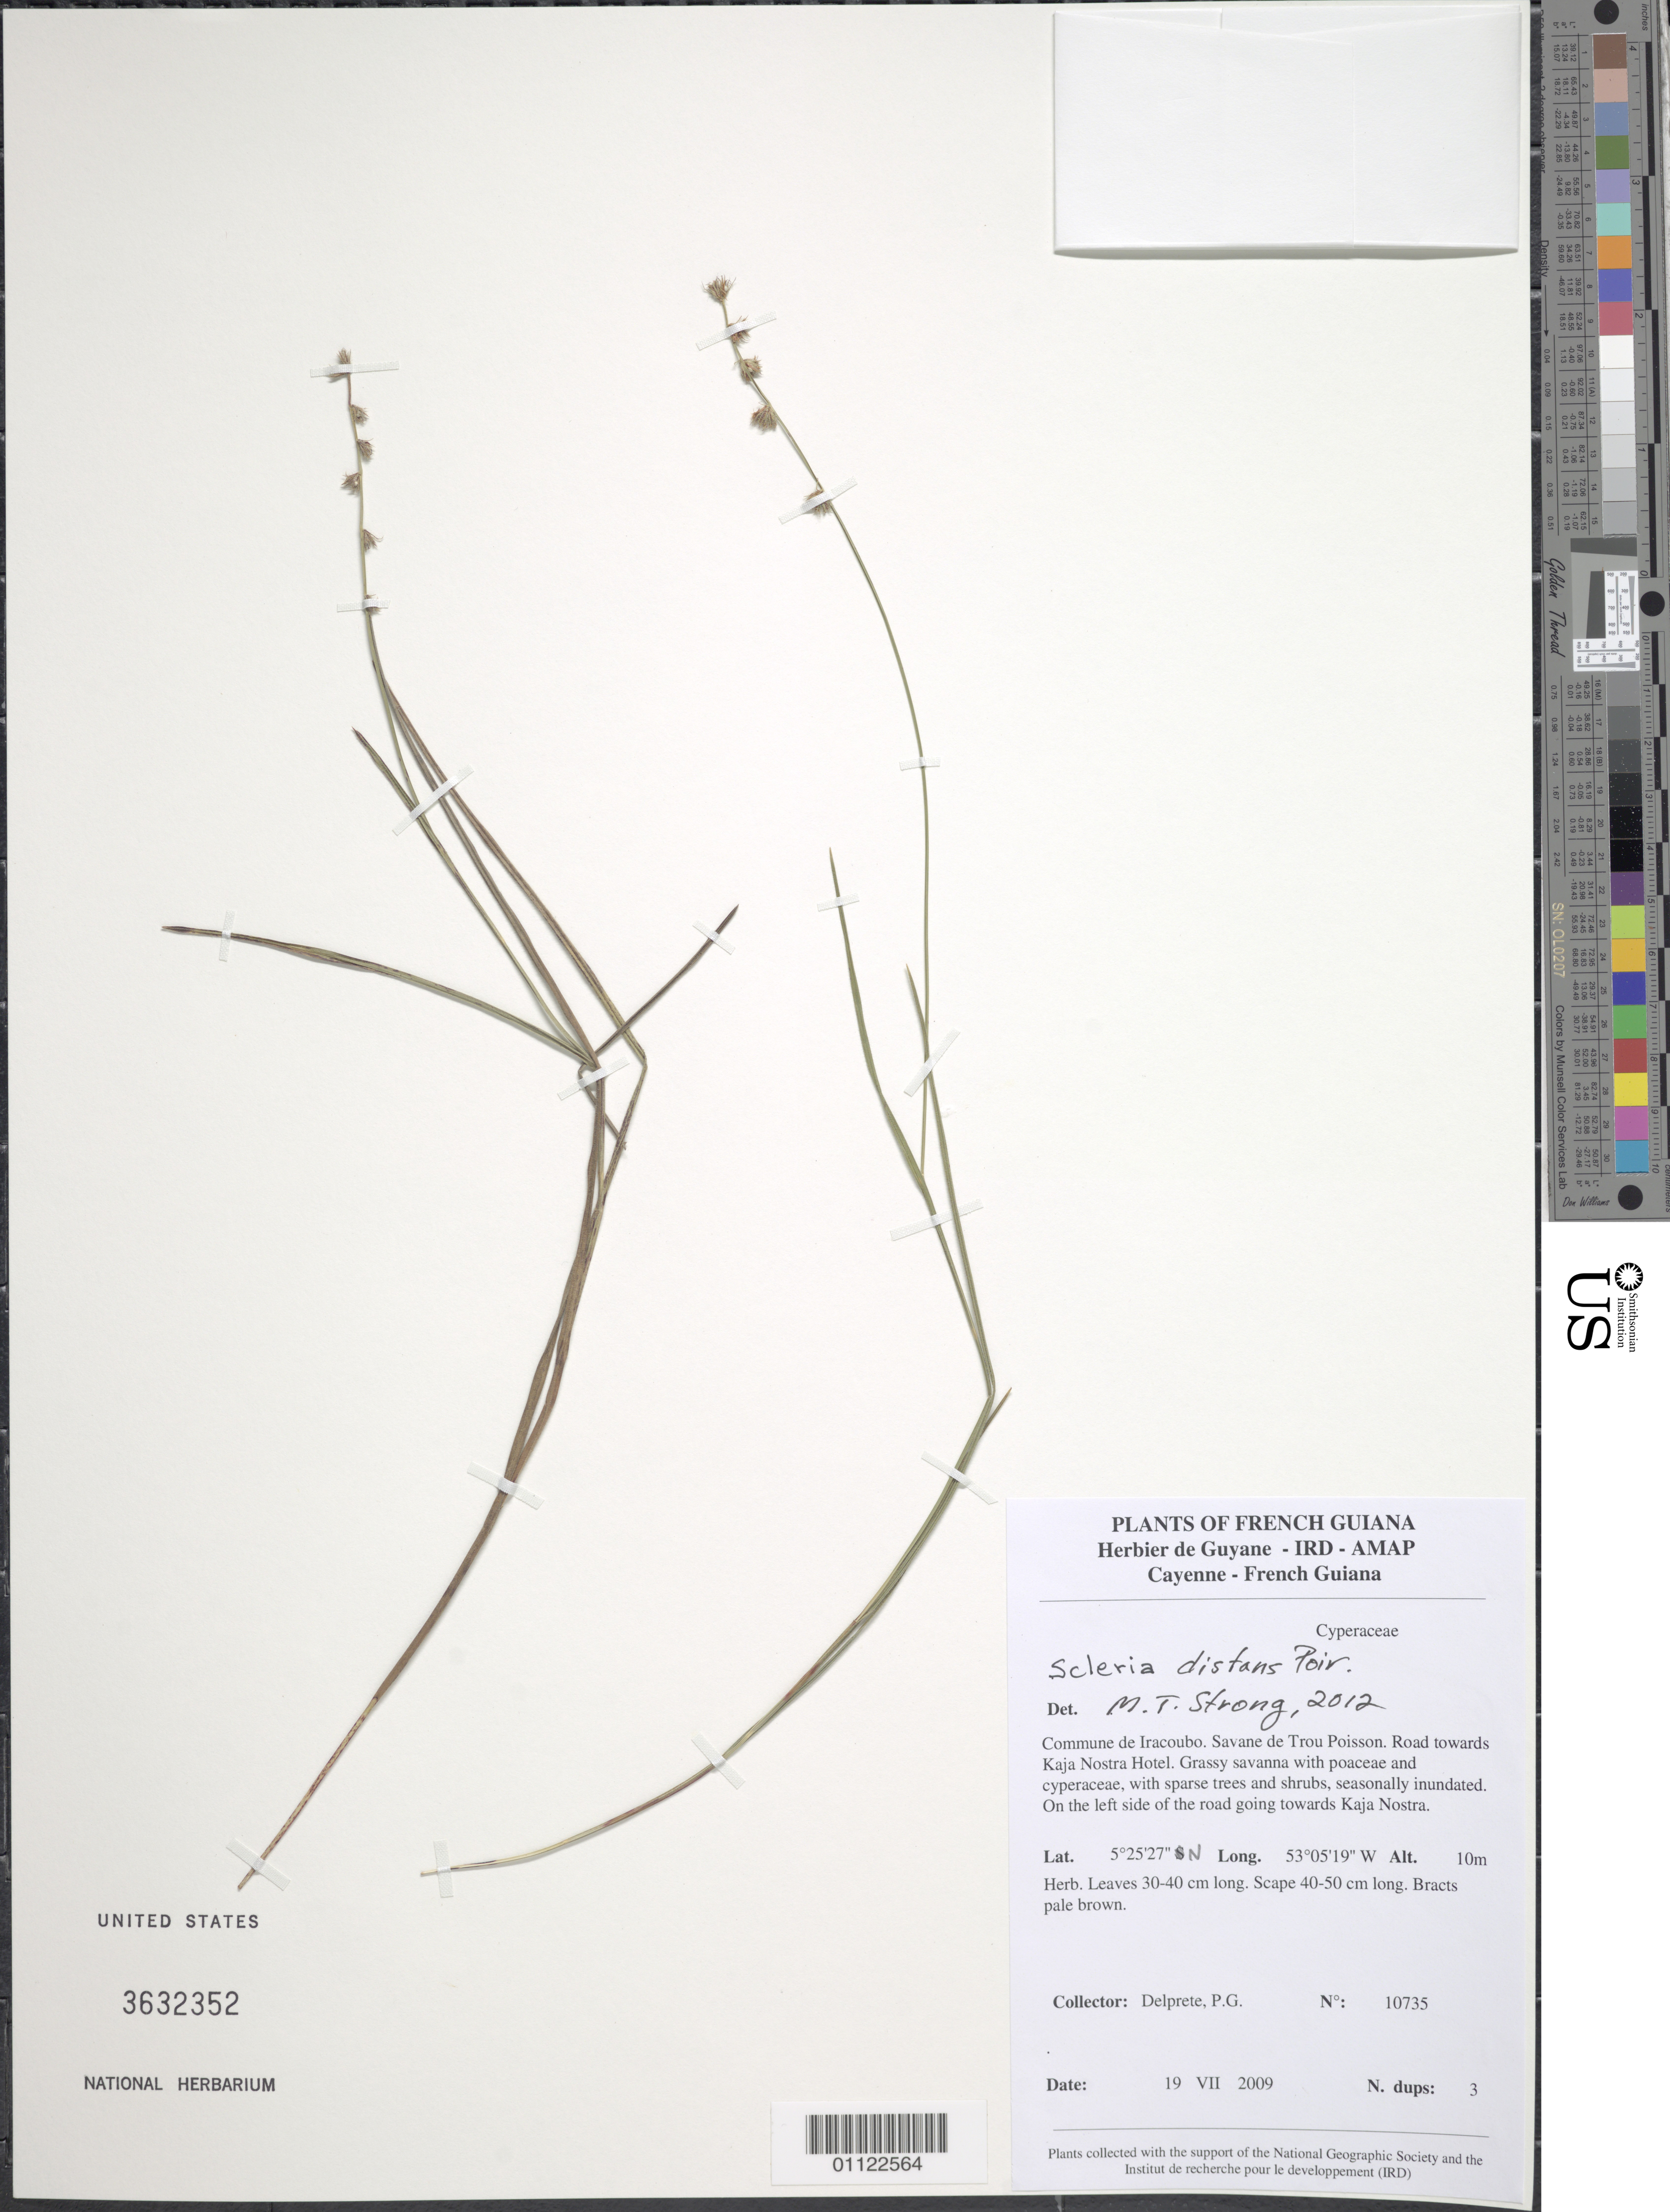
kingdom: Plantae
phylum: Tracheophyta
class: Liliopsida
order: Poales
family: Cyperaceae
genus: Scleria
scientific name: Scleria distans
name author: Poir.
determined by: Strong, M. T., (US), Smithsonian Institution - National Museum of Natural History (UNITED STATES)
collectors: P. G. Delprete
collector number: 10735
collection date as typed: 19-Jul-09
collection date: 2009-07-19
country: French Guiana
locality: Commune de Iracoubo. Savane de Trou Poisson. Road towards Kaja Nostra Hotel. On the left side of the road going towards Kaja Nostra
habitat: Grassy savanna and cyperaceae, with sparse trees and shrubs, seasonally inundated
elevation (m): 10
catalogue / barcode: US 3632352